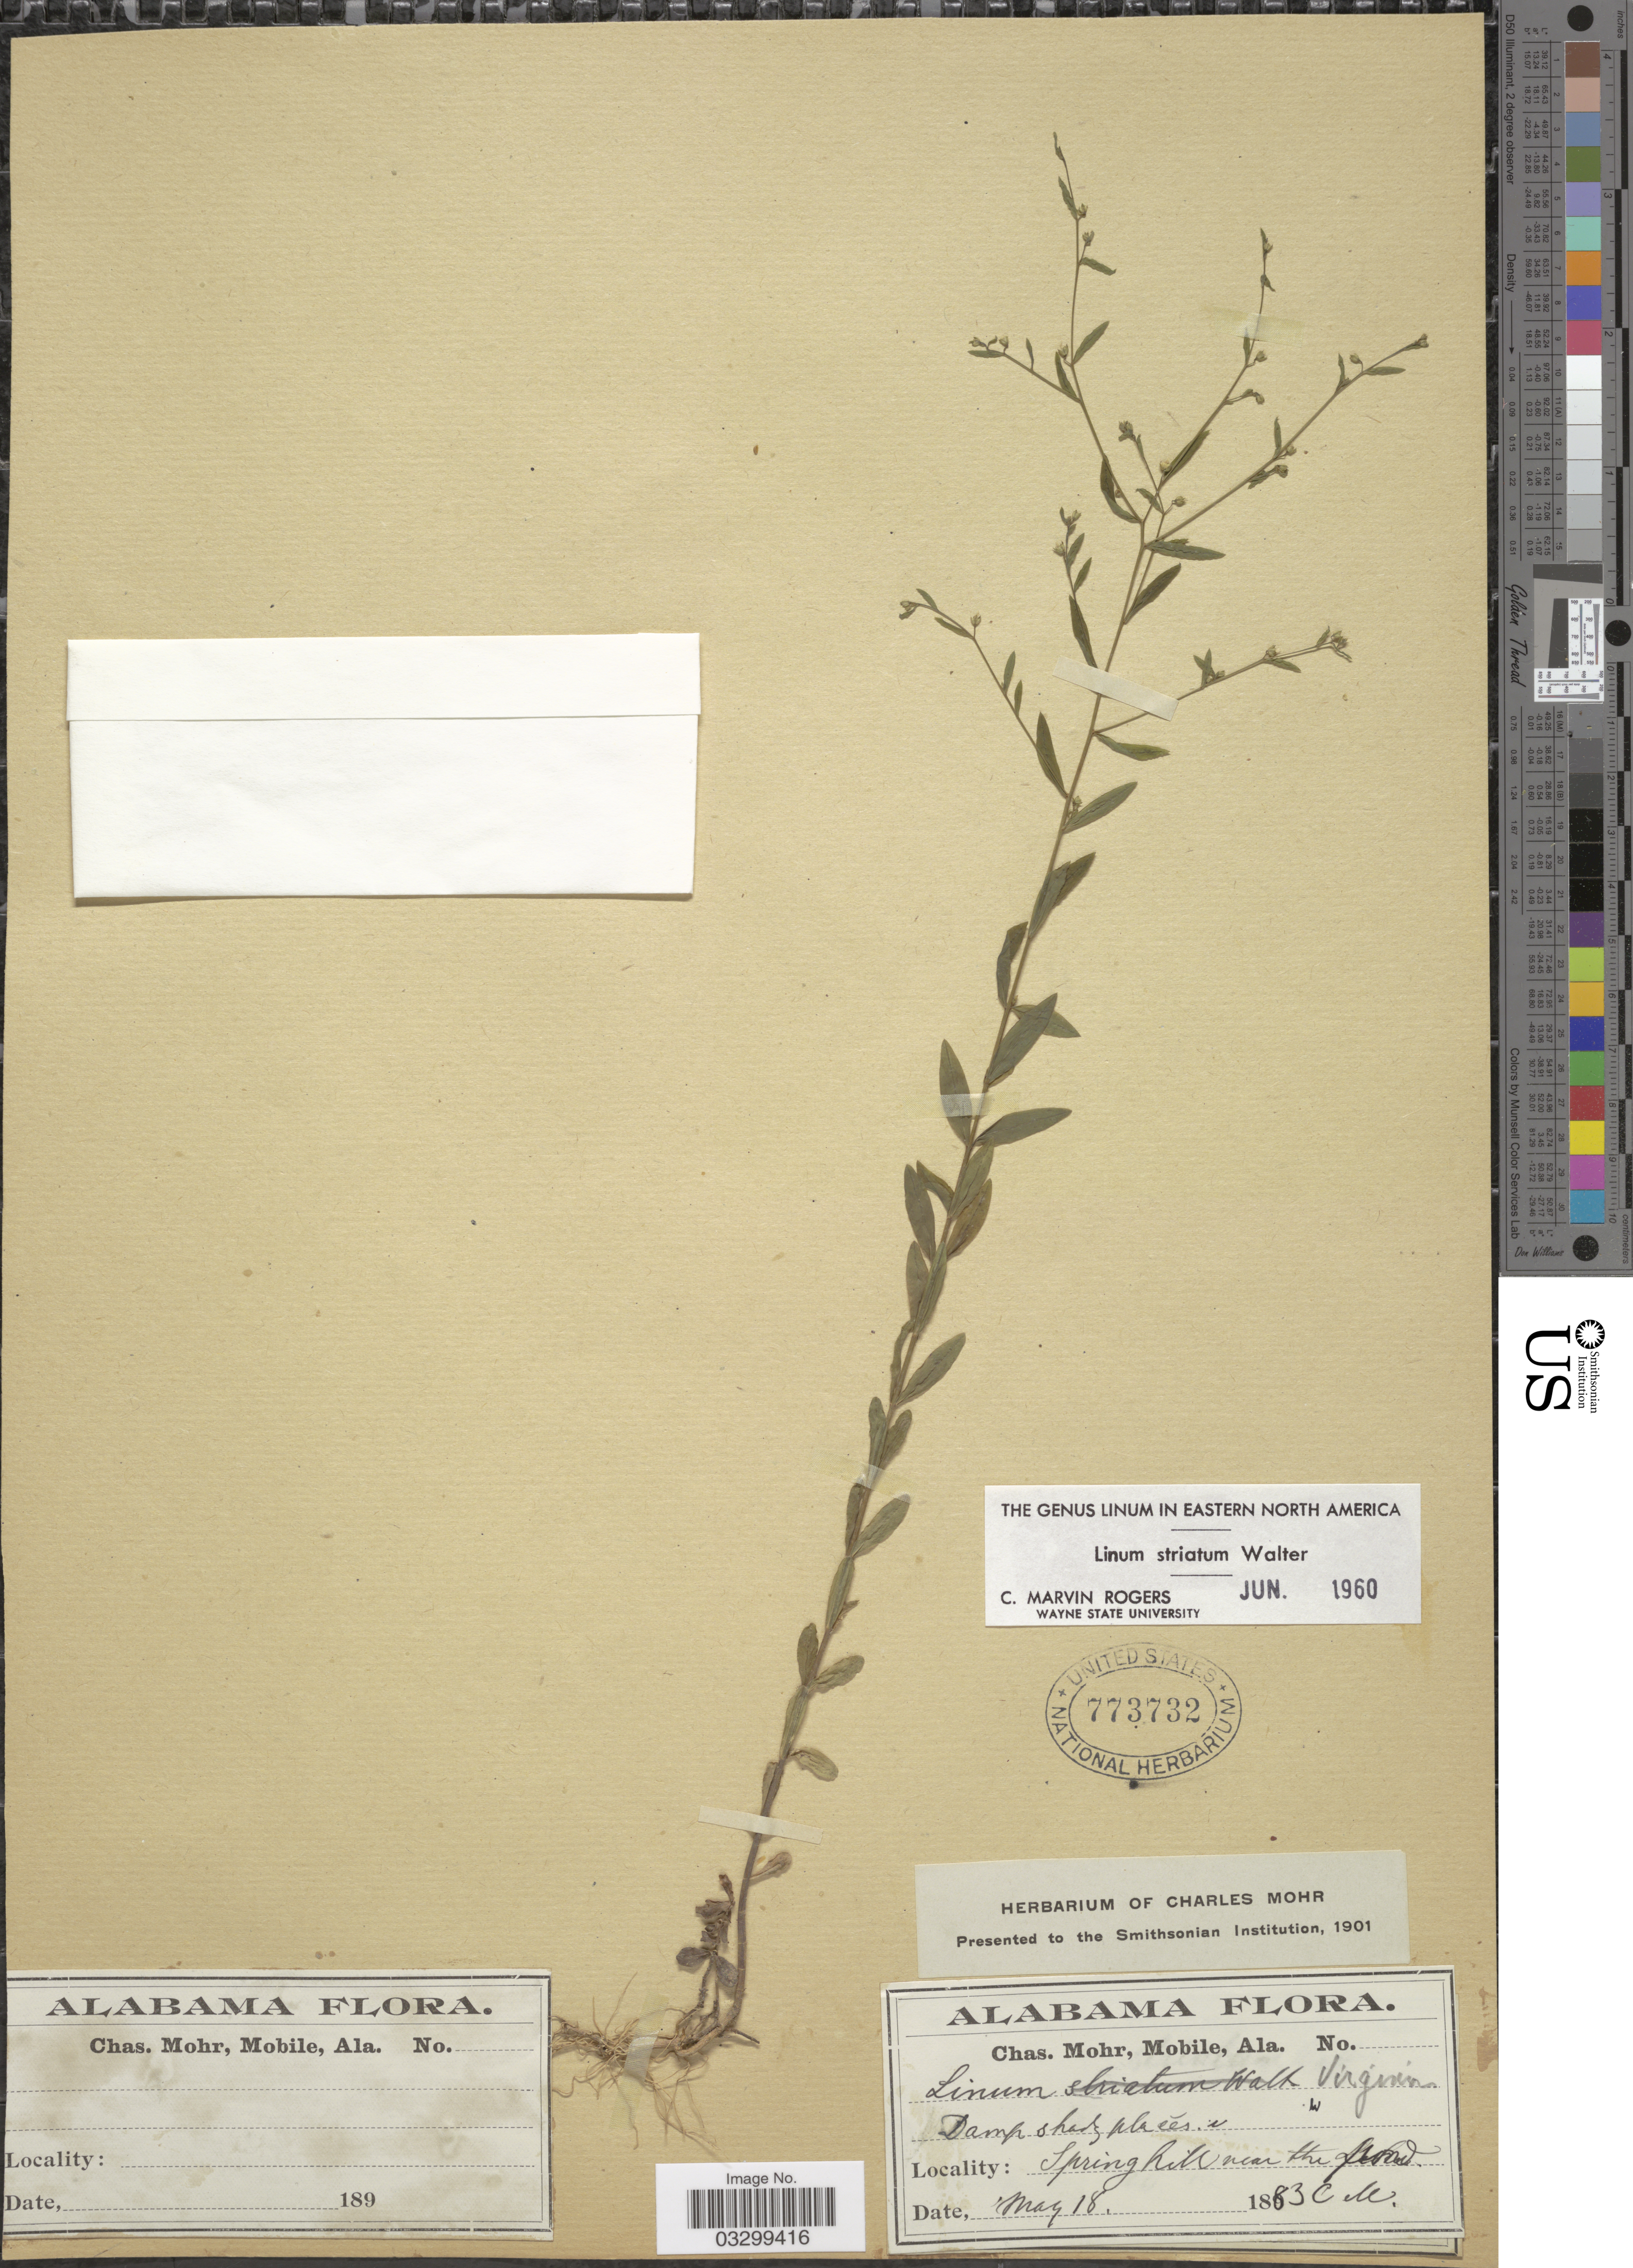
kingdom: Plantae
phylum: Tracheophyta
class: Magnoliopsida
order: Malpighiales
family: Linaceae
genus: Linum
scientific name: Linum striatum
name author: Walter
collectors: Mohr, C. T. (herbarium)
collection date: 1883-05-18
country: United States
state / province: Alabama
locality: Springhill near the [illegible text].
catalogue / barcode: US 773732